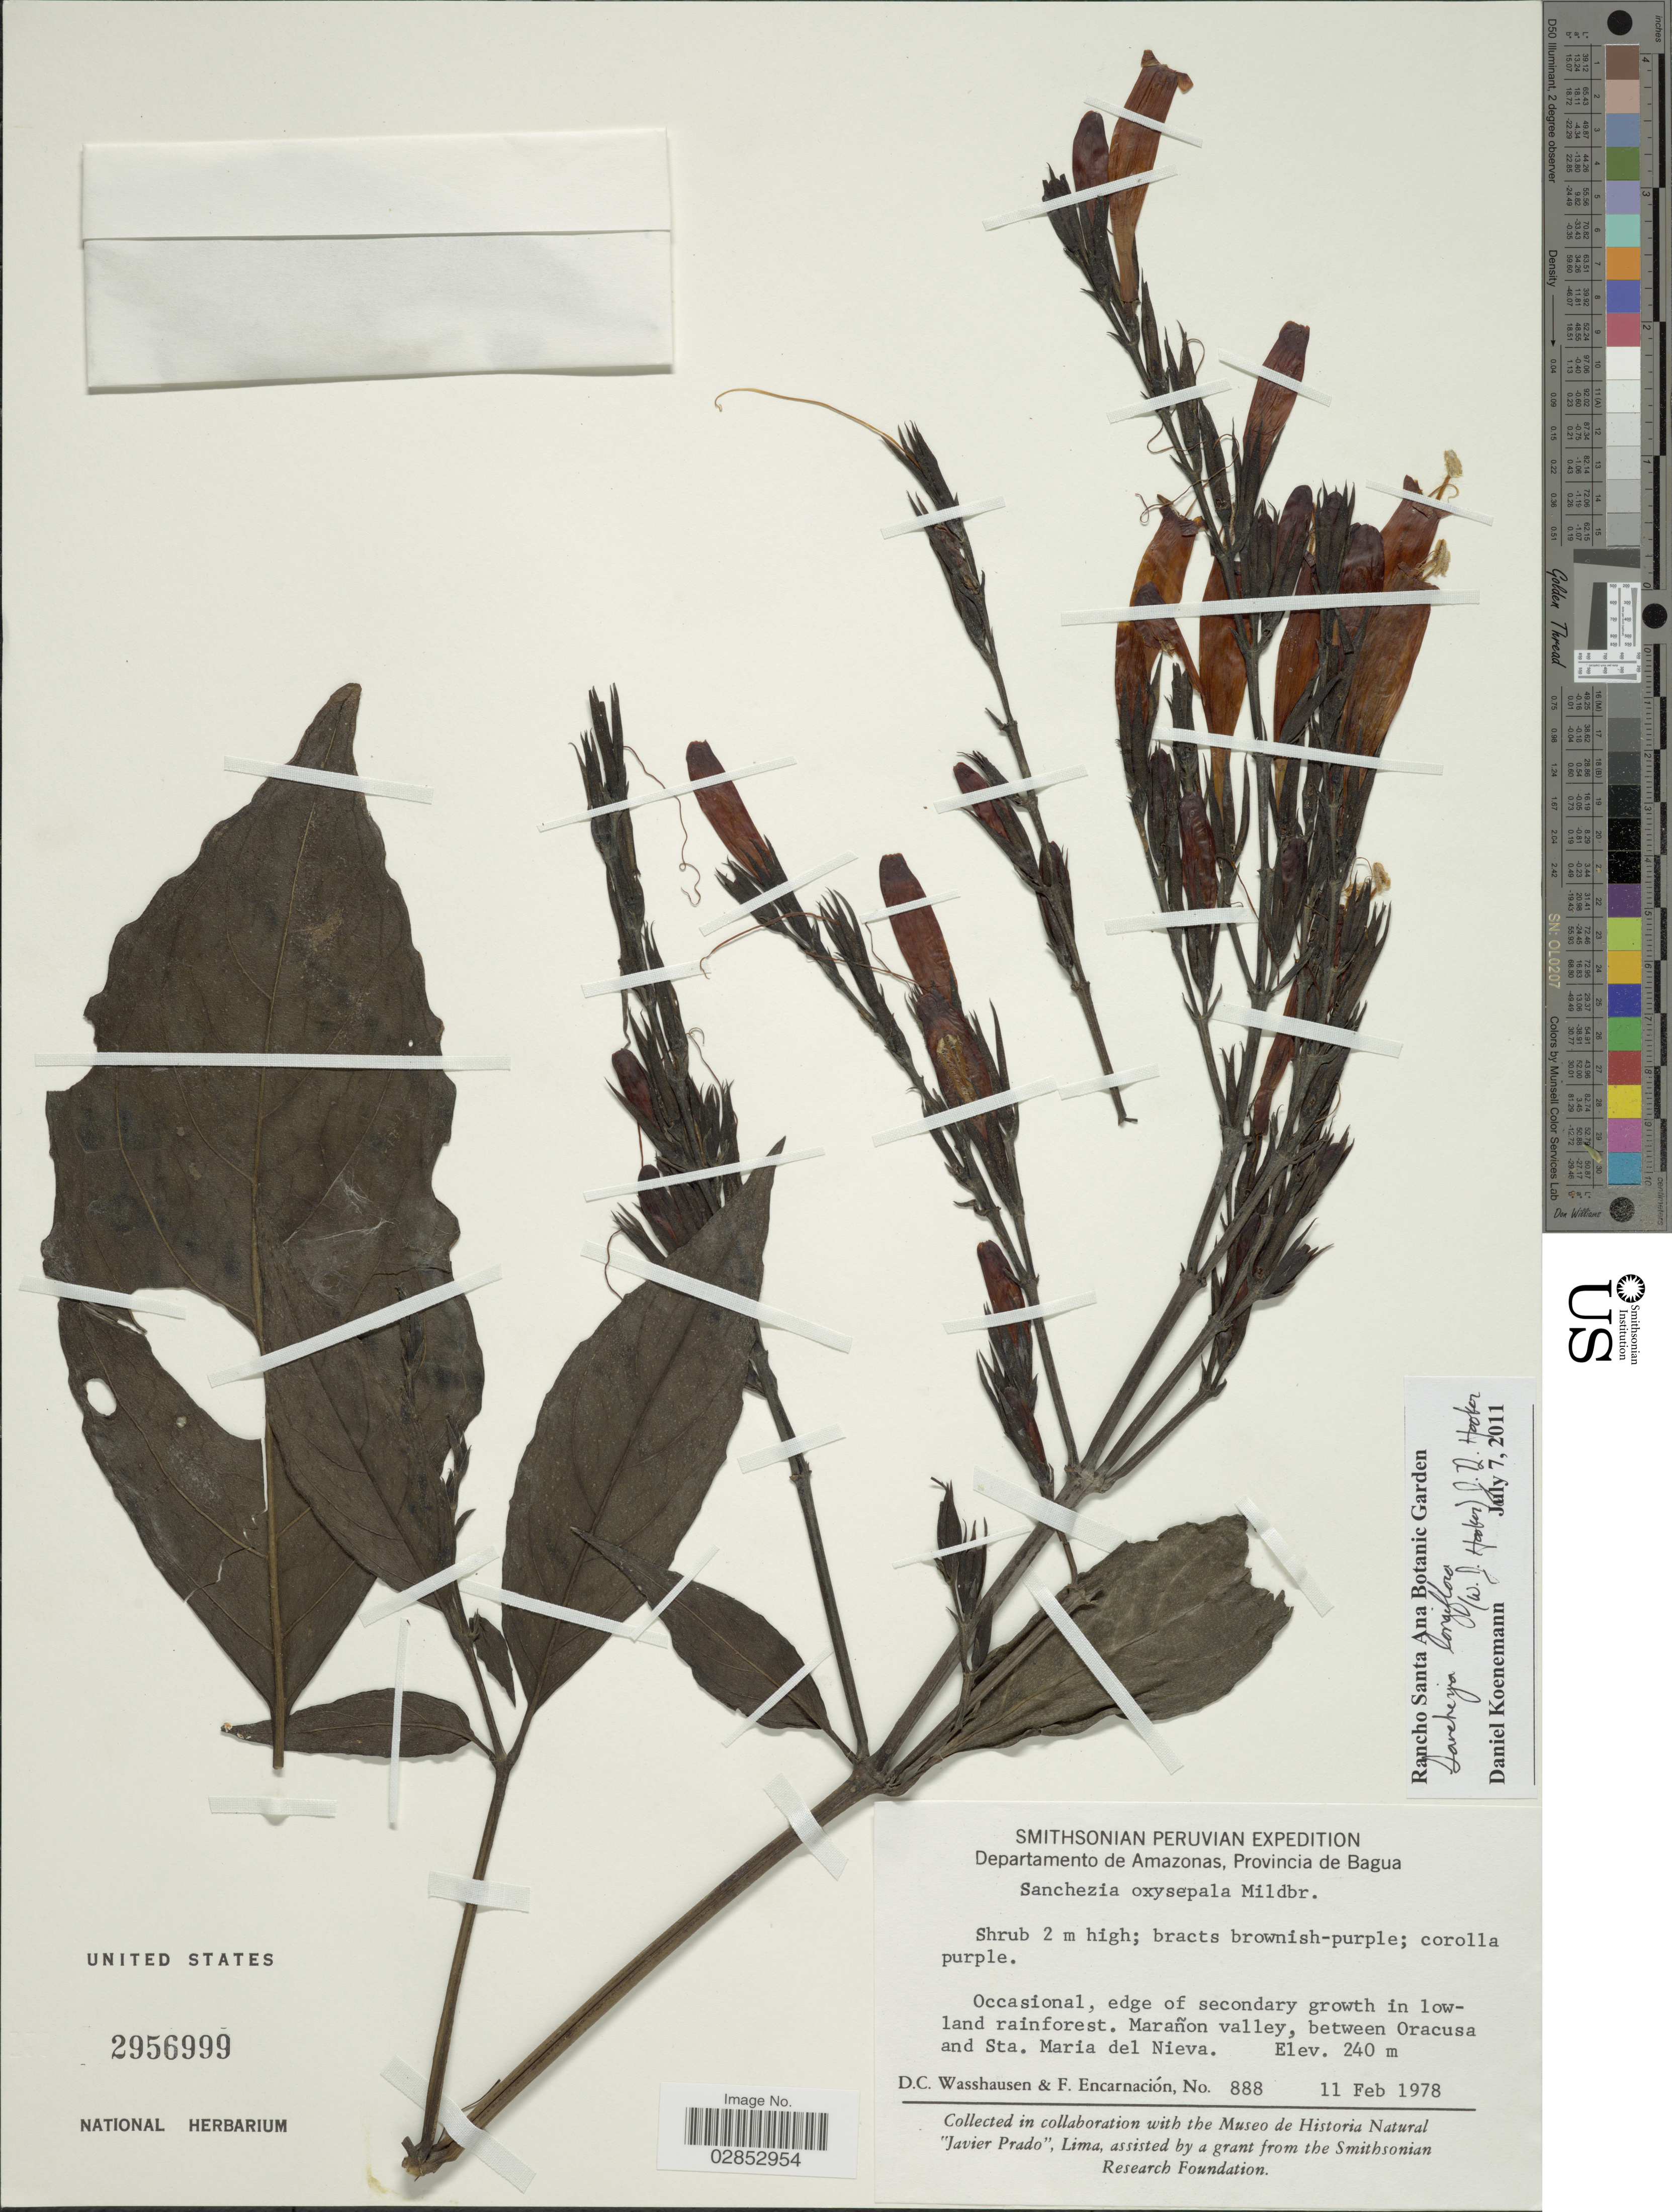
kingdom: Plantae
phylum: Tracheophyta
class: Magnoliopsida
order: Lamiales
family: Acanthaceae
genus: Sanchezia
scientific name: Sanchezia longiflora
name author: (Hook. f.) Hook. f. ex Planch.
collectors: D. C. Wasshausen & F. Encarnación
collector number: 888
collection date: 1978-02-11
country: Peru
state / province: Amazonas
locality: Departamento de Amazonas, Provincia Bagua, Marañon valley, between Oracusa and Sta. Maria del Nieva.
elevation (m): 240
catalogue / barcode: US 2956999